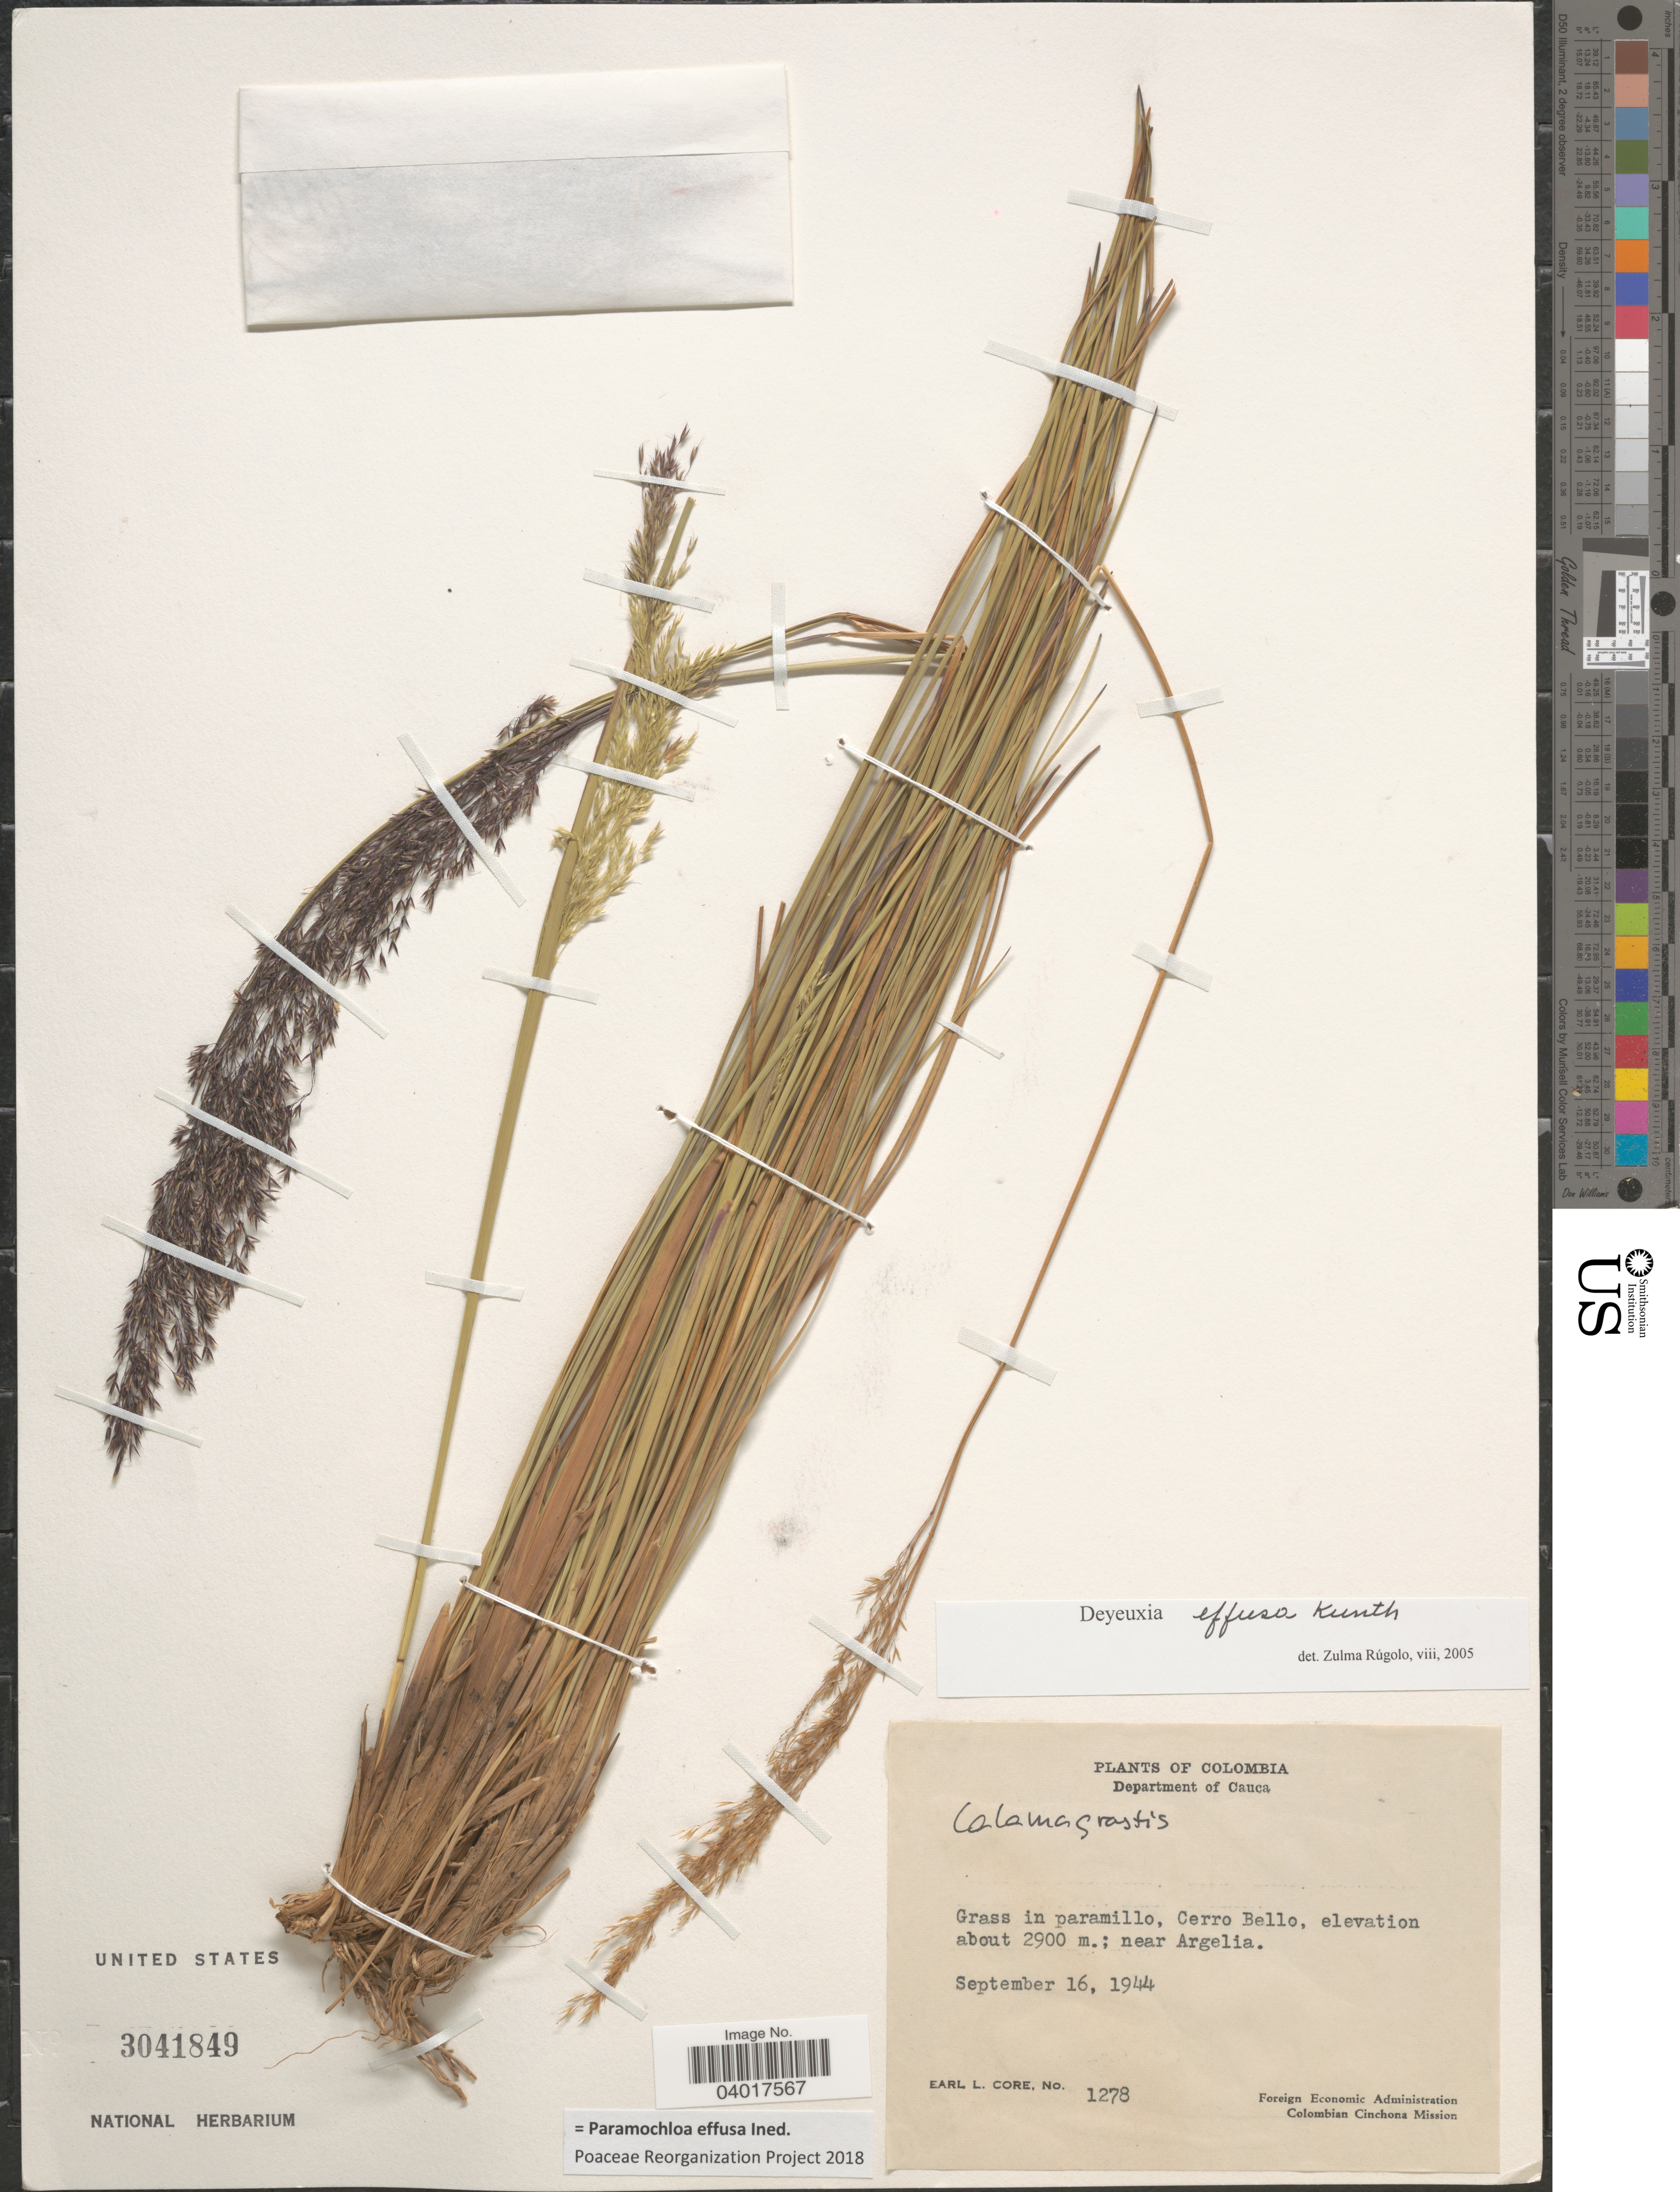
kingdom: Plantae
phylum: Tracheophyta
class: Liliopsida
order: Poales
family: Poaceae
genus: Paramochloa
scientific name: Paramochloa effusa ined.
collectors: E. L. Core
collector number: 1278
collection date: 1944-09-16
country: Colombia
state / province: Cauca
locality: Department of Cauca. Cerro Bello, near Argelia.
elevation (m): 2900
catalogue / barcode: US 3041849